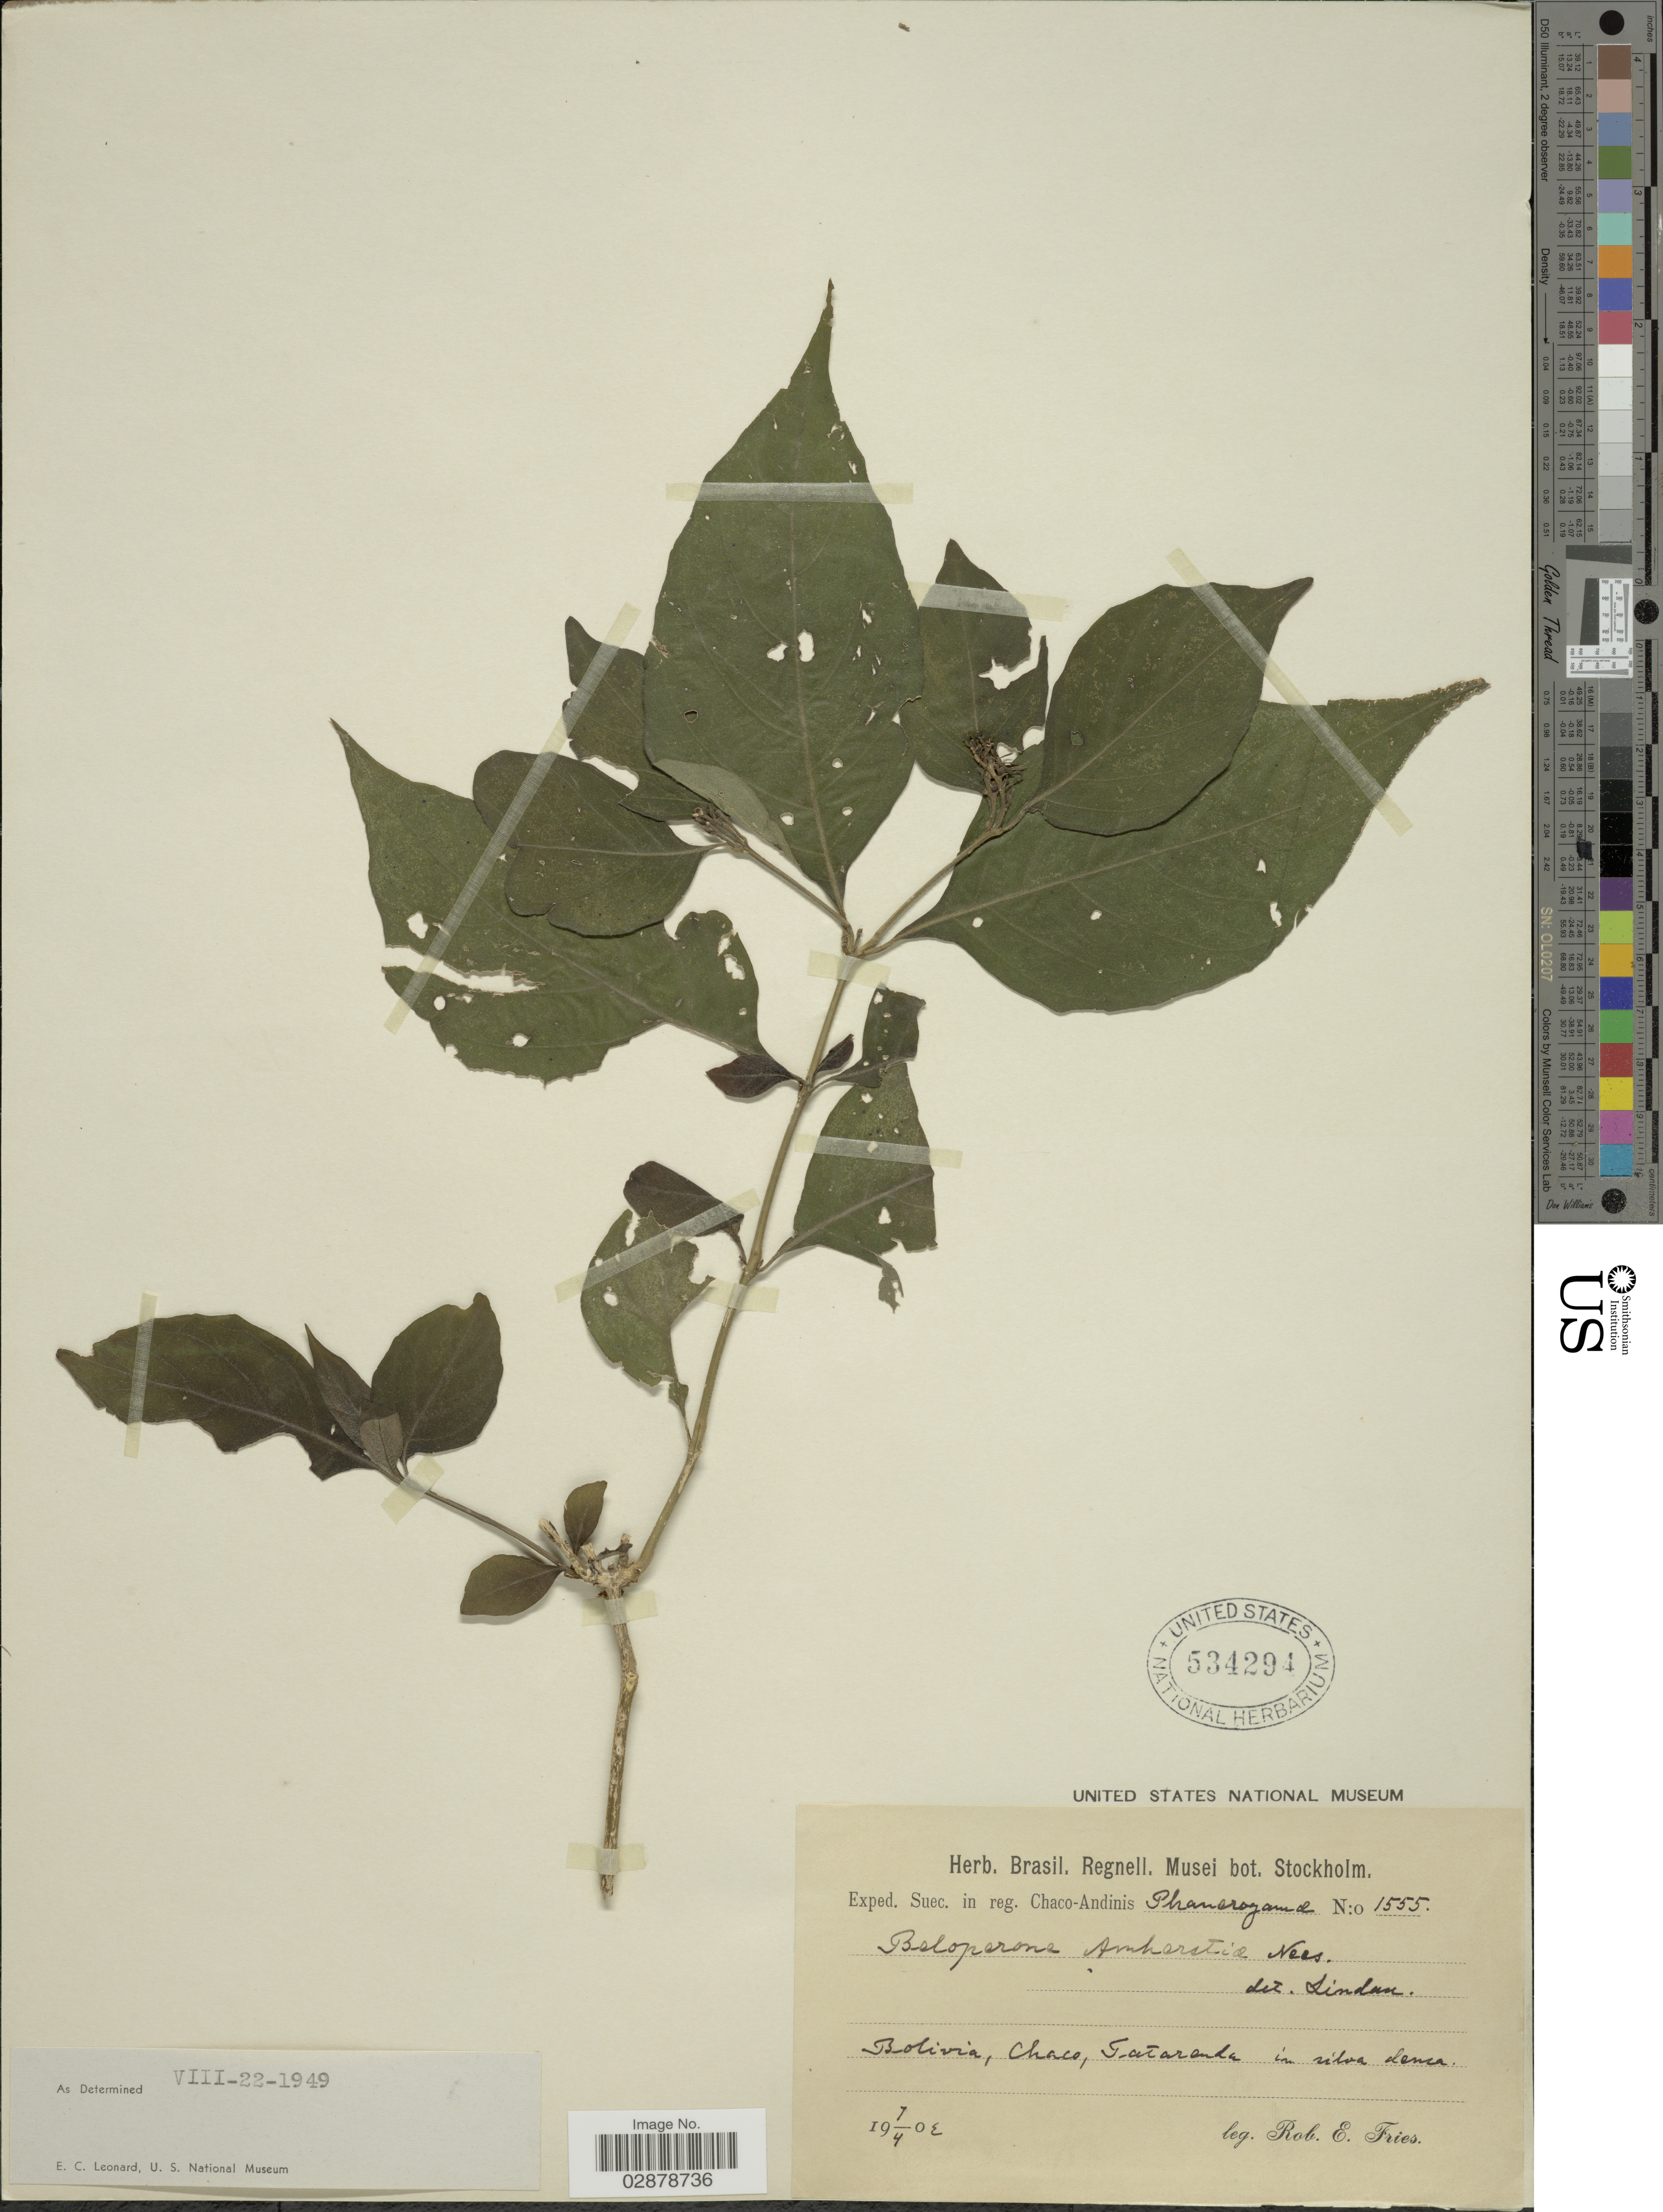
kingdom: Plantae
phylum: Tracheophyta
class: Magnoliopsida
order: Lamiales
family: Acanthaceae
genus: Justicia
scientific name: Justicia corumbensis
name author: (Lindau) Wassh. & C. Ezcurra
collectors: R. E. Fries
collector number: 1555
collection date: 1904-04-07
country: Bolivia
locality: Tataranda in silva denca.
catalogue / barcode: US 534294